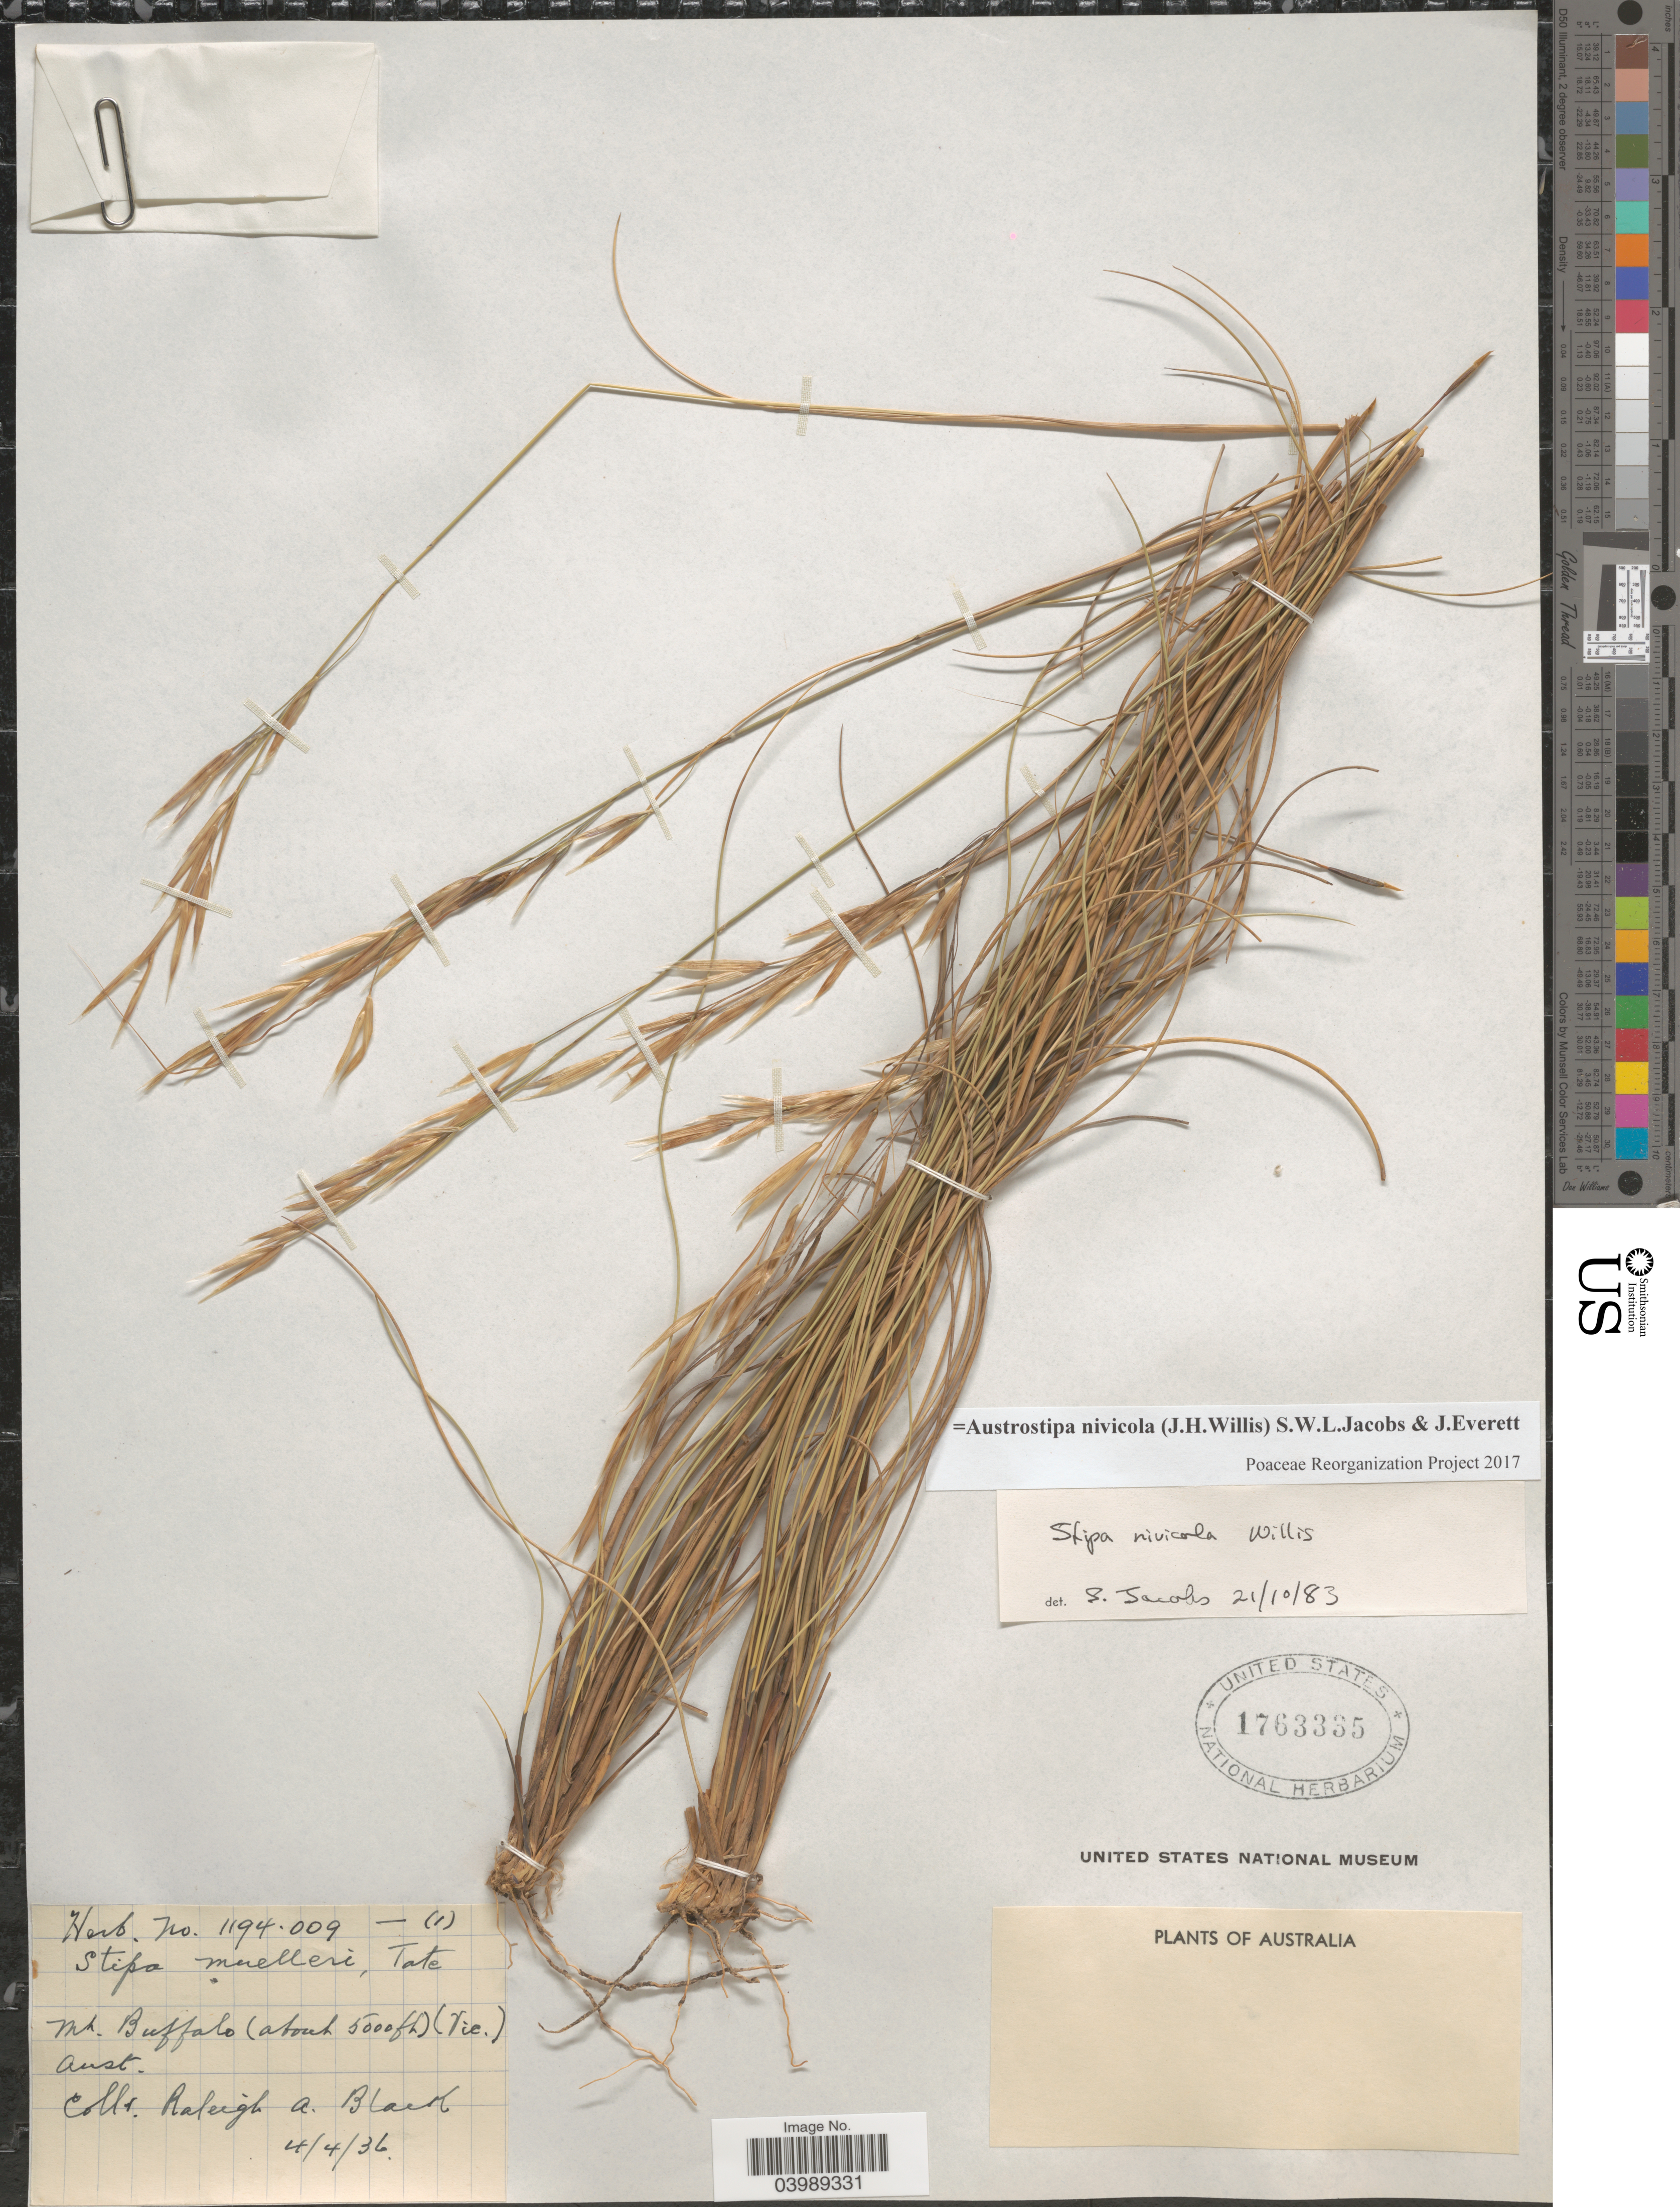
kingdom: Plantae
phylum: Tracheophyta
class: Liliopsida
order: Poales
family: Poaceae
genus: Austrostipa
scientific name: Austrostipa nivicola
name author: (J.H. Willis) S.W.L. Jacobs & J. Everett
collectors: R. A. Black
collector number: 1194.009/1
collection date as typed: Transcribed d/m/y: 4/4/36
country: Australia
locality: Mt. Buffalo (Vic.).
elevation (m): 1524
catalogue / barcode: US 1763335